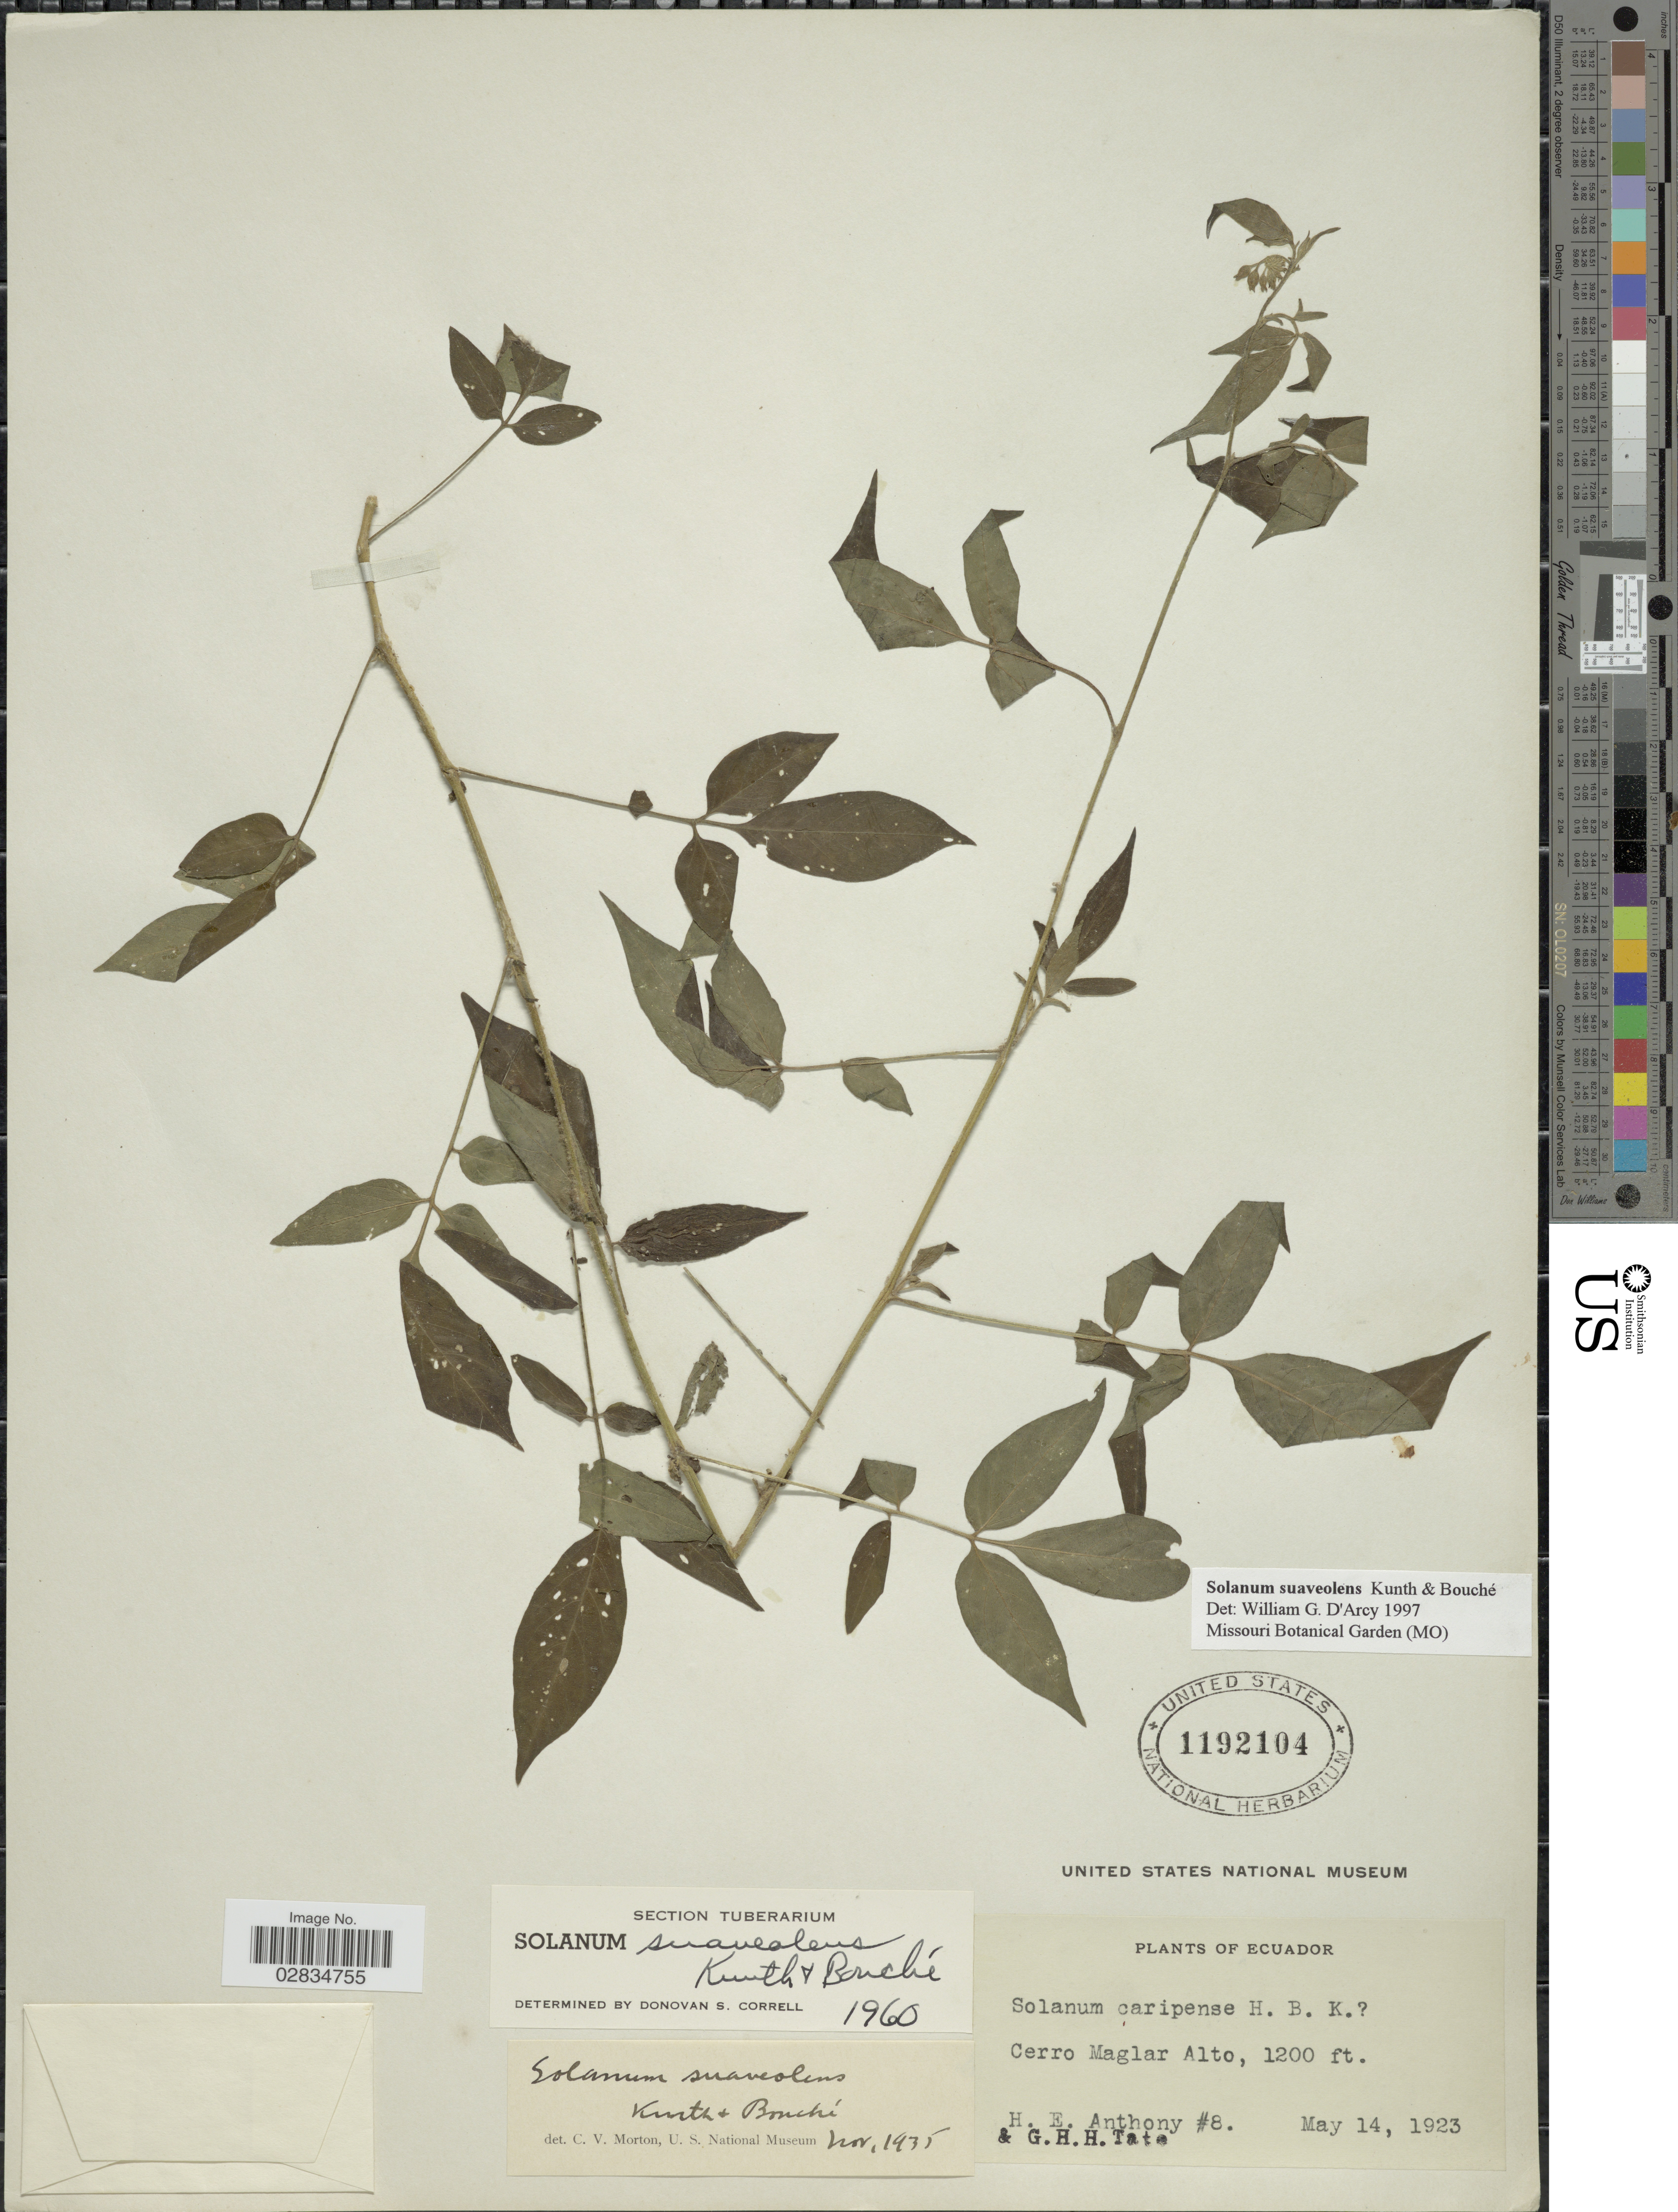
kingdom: Plantae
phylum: Tracheophyta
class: Magnoliopsida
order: Solanales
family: Solanaceae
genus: Solanum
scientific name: Solanum suaveolens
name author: Kunth & C.D. Bouché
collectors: H. E. Anthony & G. H. H.Tate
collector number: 8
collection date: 1923-05-14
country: Ecuador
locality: Cerro Maglar Alto.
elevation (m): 366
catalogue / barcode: US 1192104